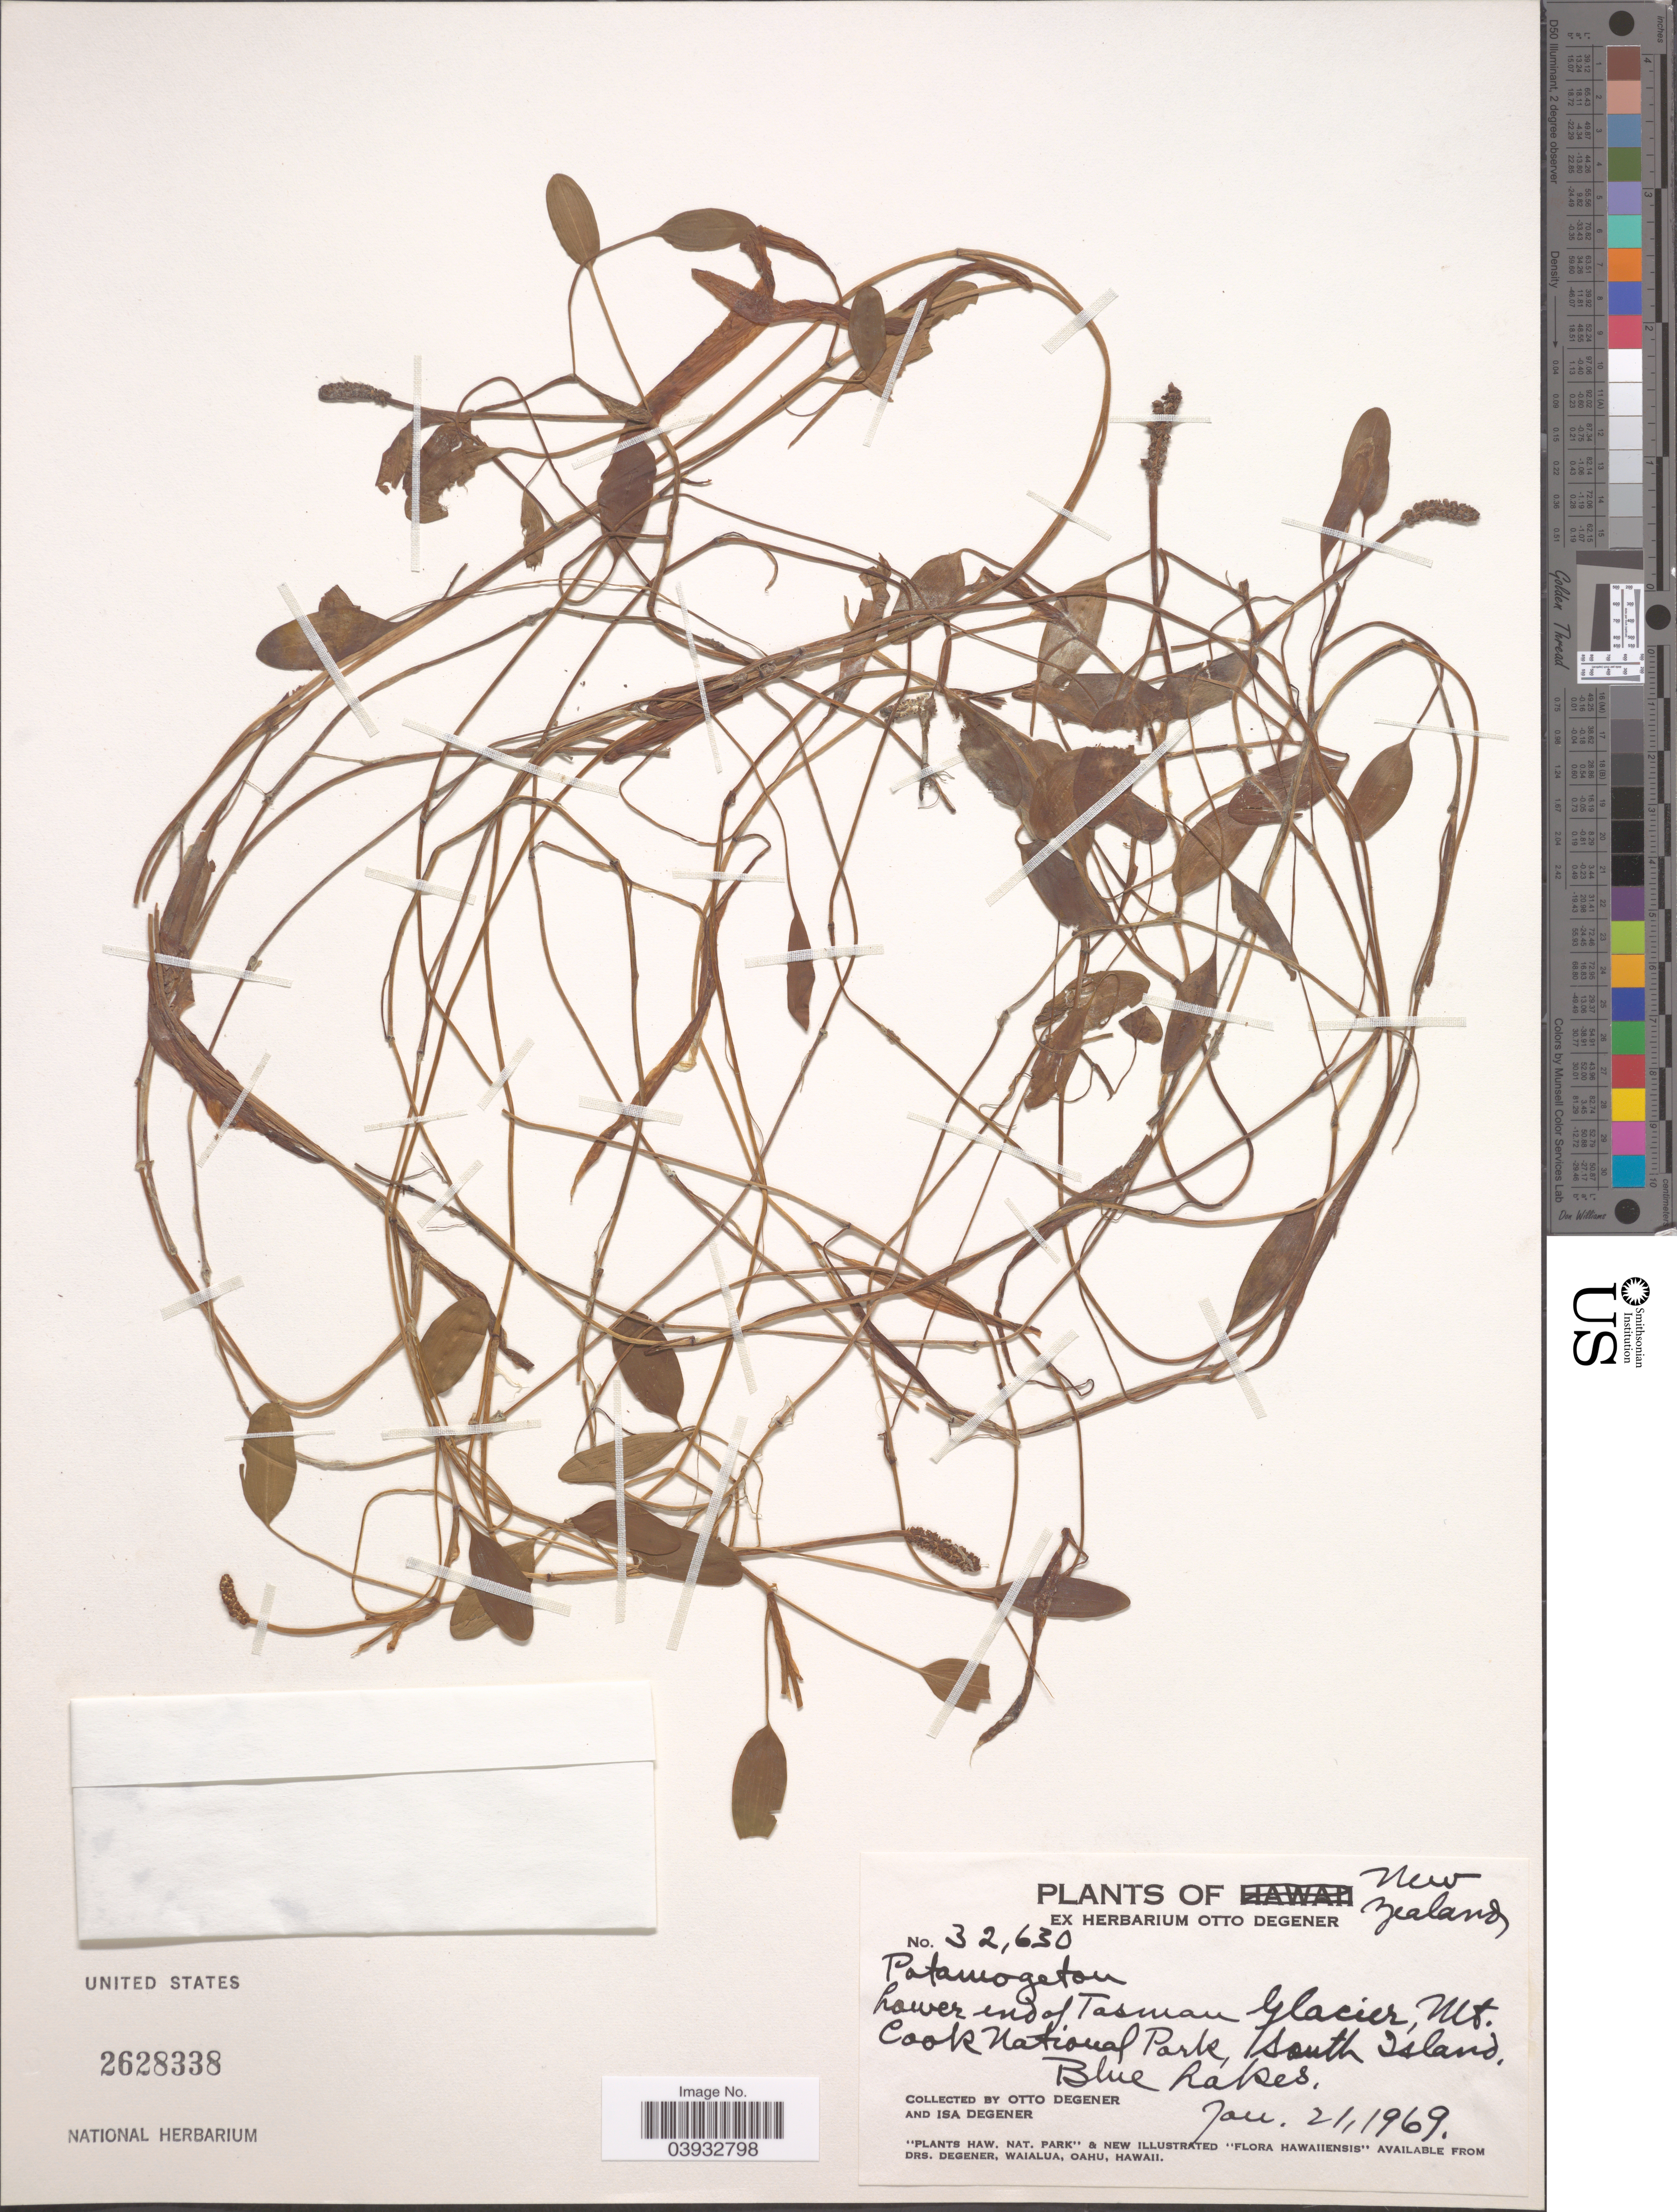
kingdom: Plantae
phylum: Tracheophyta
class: Liliopsida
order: Alismatales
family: Potamogetonaceae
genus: Potamogeton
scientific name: Potamogeton sp.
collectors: O. Degener & I. Degener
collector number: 32630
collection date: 1969-01-21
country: New Zealand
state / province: Tasman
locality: Lower end of Tasman Glacier, Mt. Cook National Park, South Island, Blue Lakes.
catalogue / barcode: US 2628338